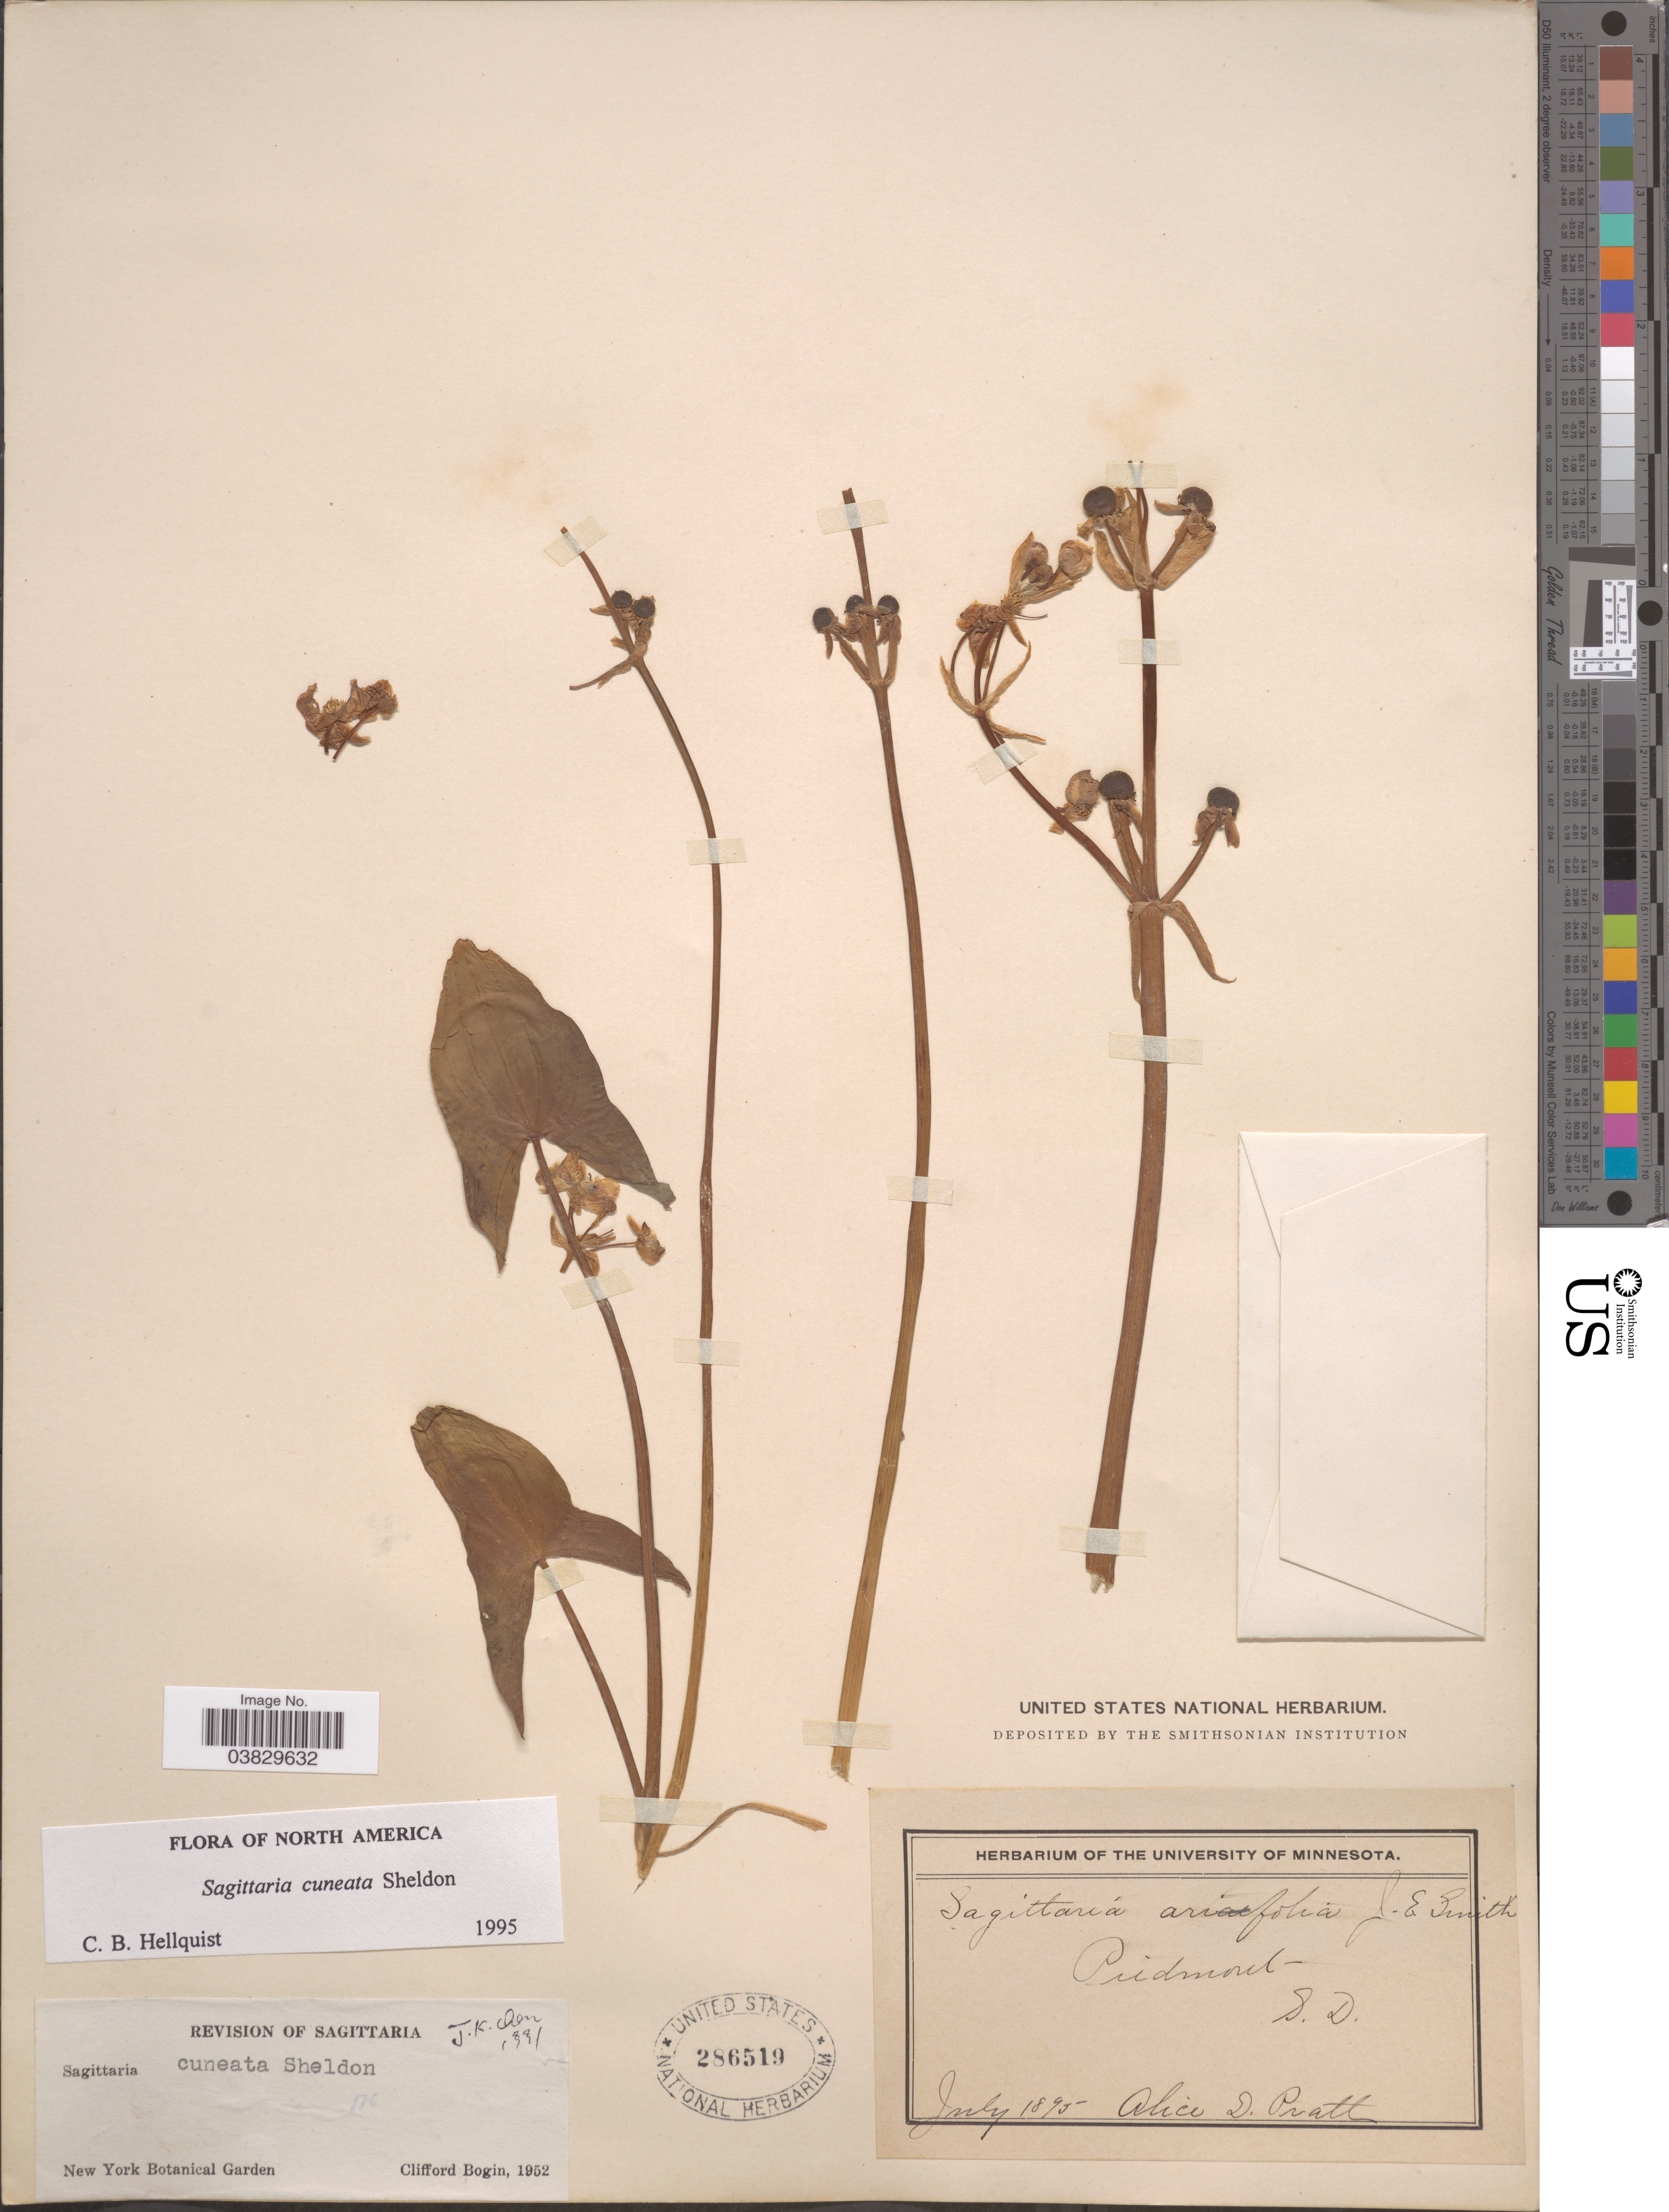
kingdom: Plantae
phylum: Tracheophyta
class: Liliopsida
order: Alismatales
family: Alismataceae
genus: Sagittaria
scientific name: Sagittaria cuneata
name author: E. Sheld.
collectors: A. Pratt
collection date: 1895-07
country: United States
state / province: South Dakota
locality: Piedmont.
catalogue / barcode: US 286519